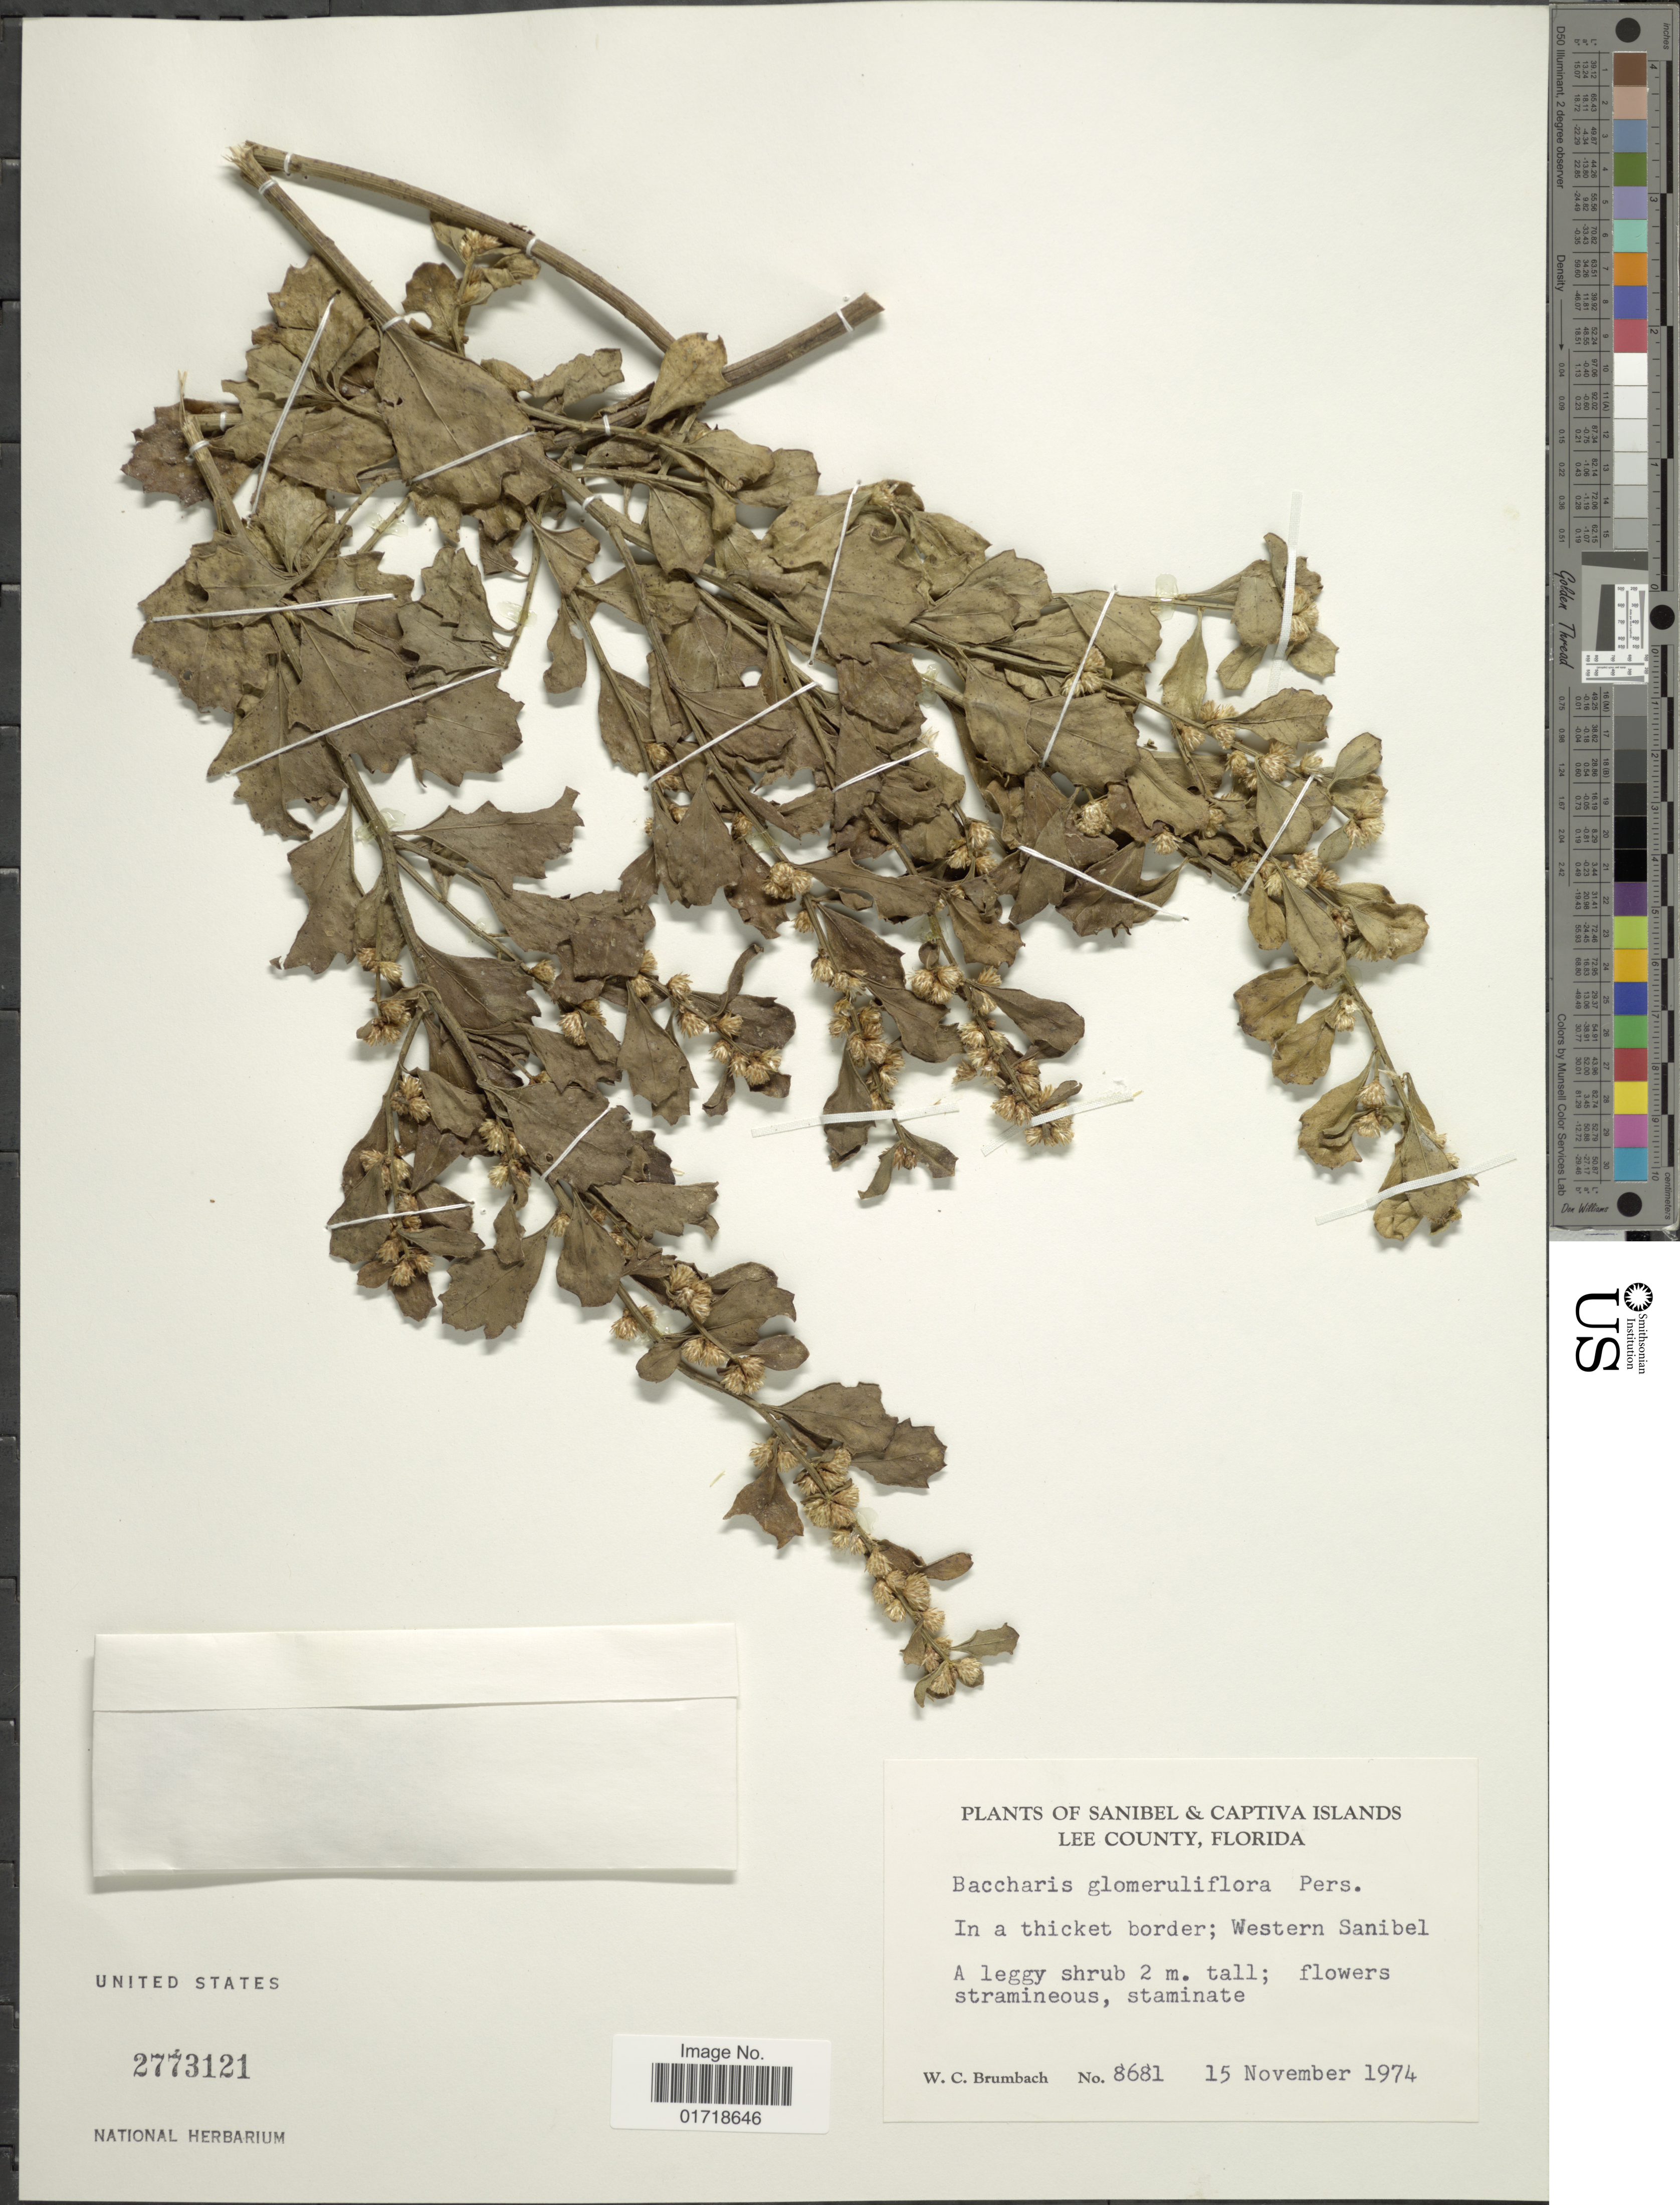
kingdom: Plantae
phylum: Tracheophyta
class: Magnoliopsida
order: Asterales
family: Asteraceae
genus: Baccharis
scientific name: Baccharis glomeruliflora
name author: Pers.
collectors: W. C. Brumbach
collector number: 8681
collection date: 1974-11-15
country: United States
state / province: Florida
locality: Sanibel & Captiva Islands Lee County, In a thicket border, Western Sanibel.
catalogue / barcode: US 2773121